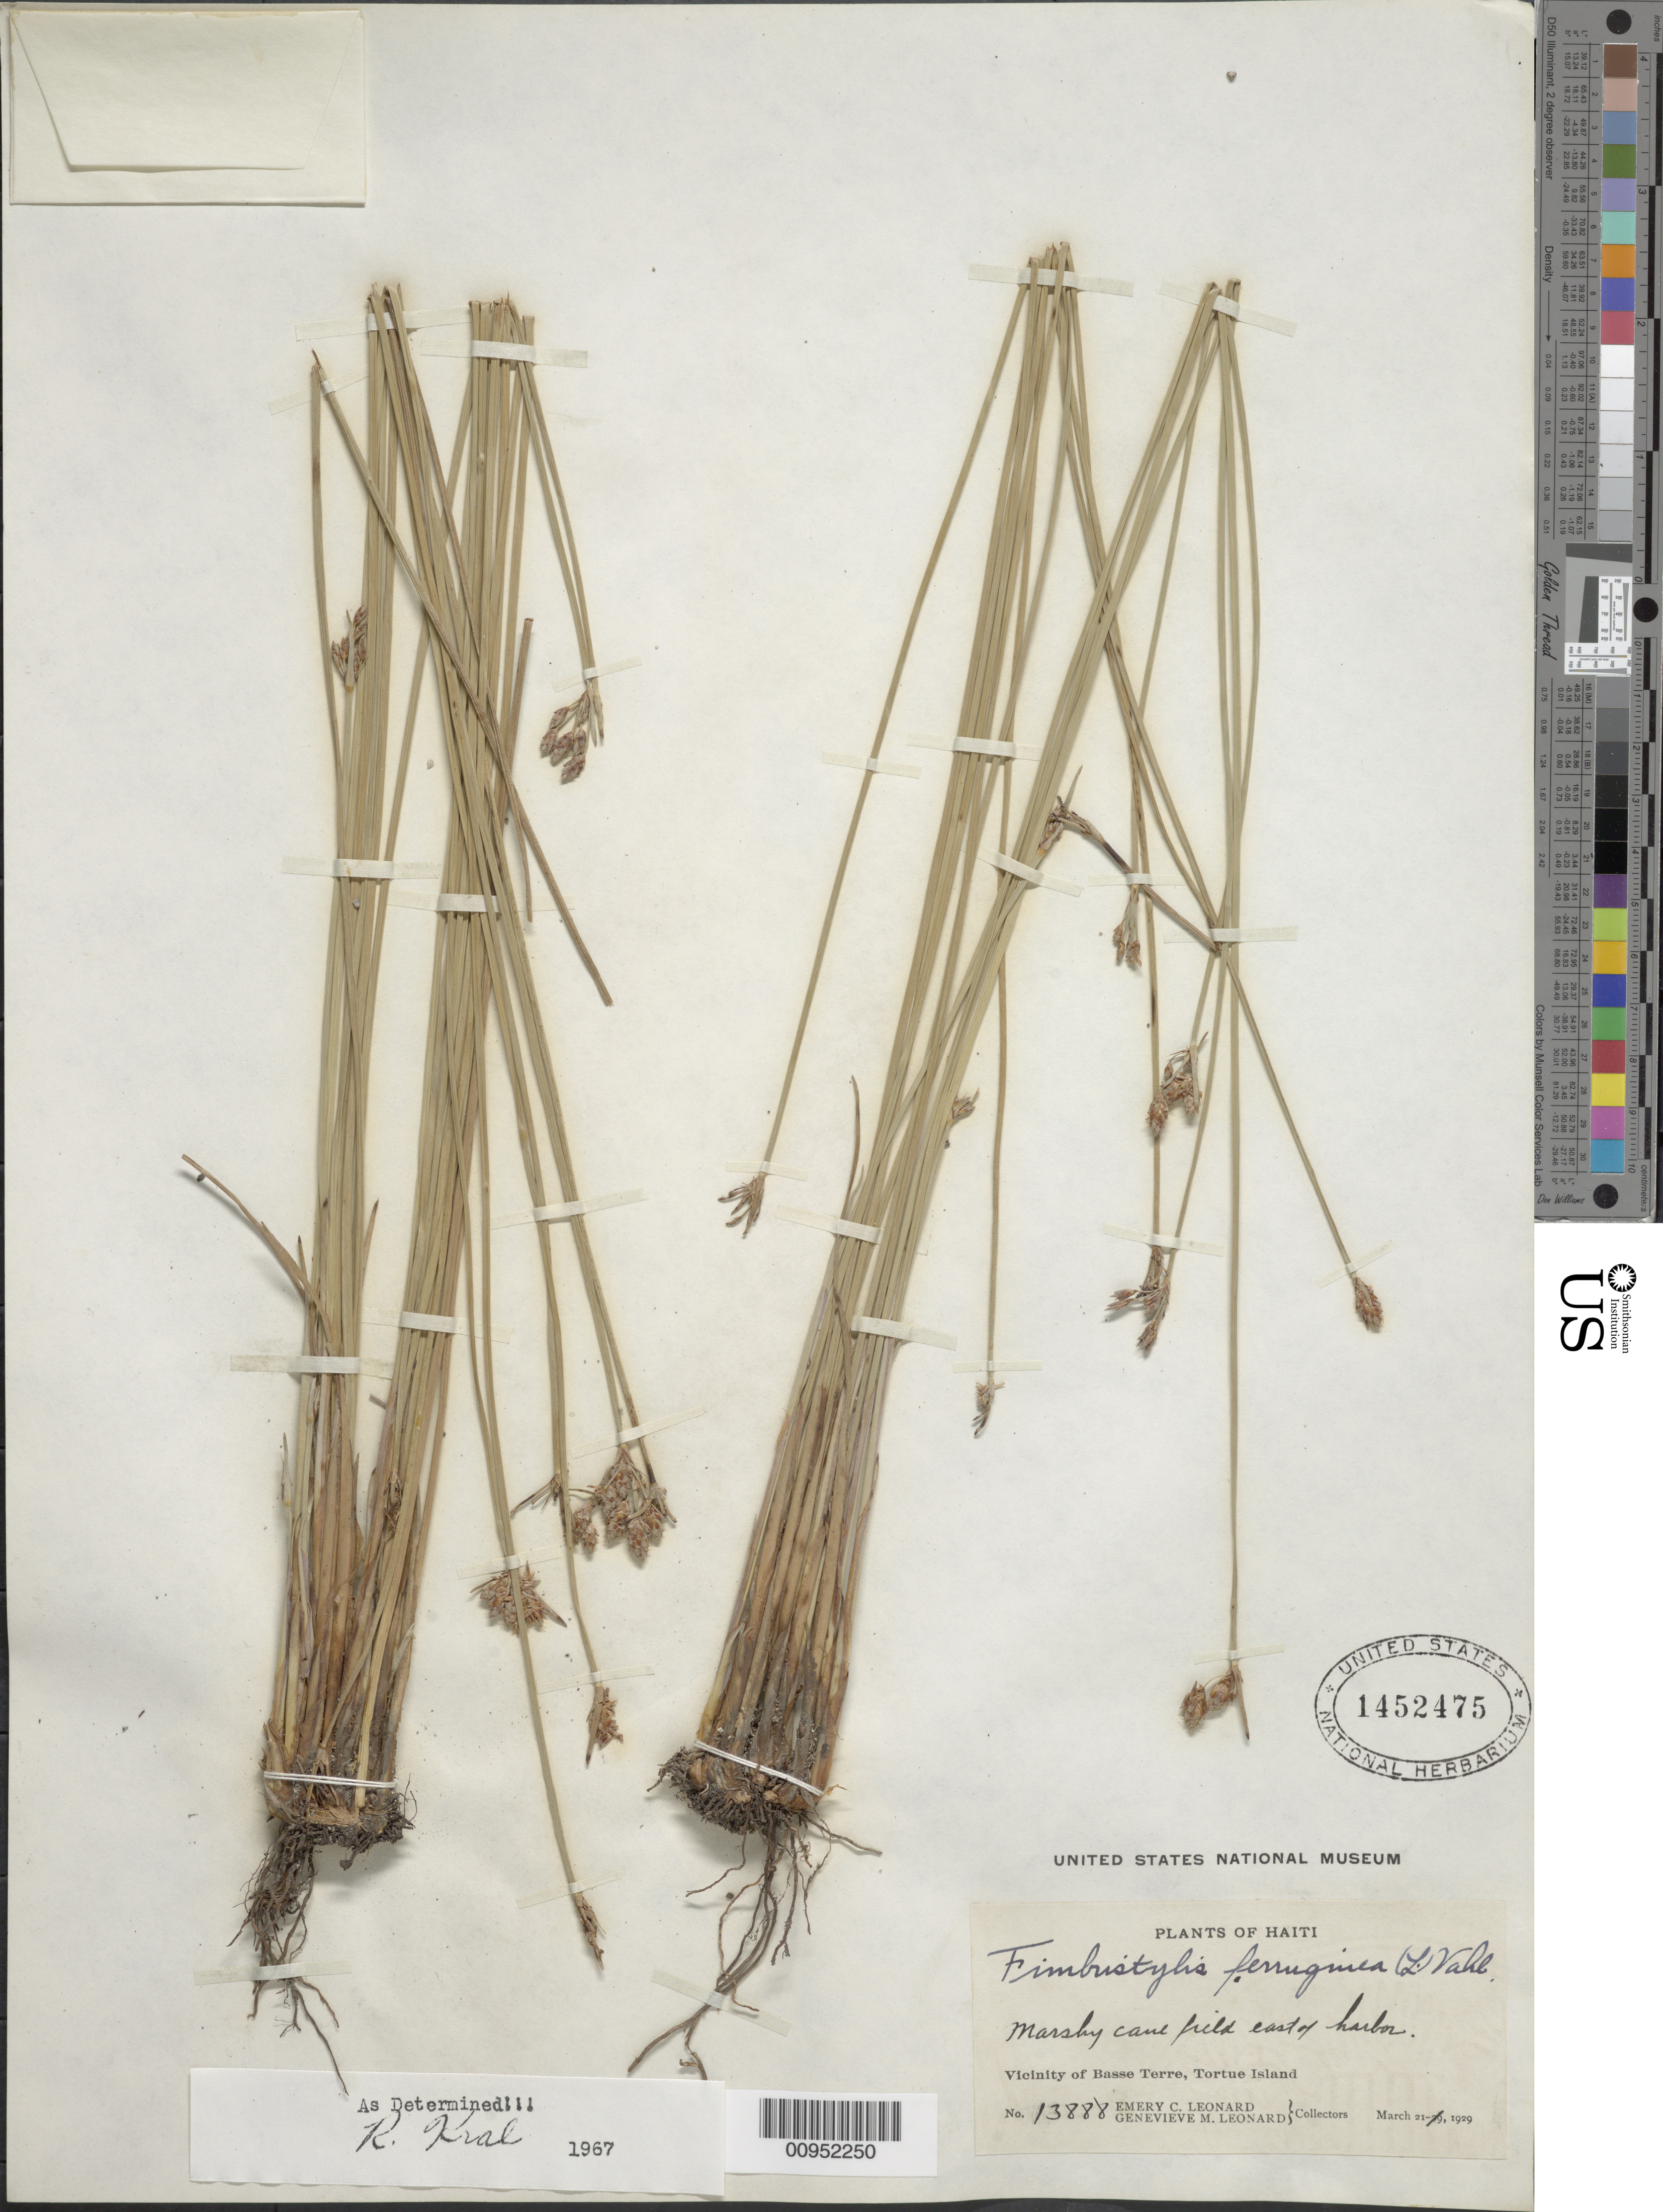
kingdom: Plantae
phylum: Tracheophyta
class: Liliopsida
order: Poales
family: Cyperaceae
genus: Fimbristylis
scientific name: Fimbristylis ferruginea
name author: (L.) Vahl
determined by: Kral, Robert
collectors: E. C. Leonard & G. M. Leonard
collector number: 13888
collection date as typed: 21 Mar 1929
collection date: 1929-03-21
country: Haiti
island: Tortue Island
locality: Vicinity of Basse Terre, cane field E of harbor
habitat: Marshy cane field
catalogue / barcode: US 1452475